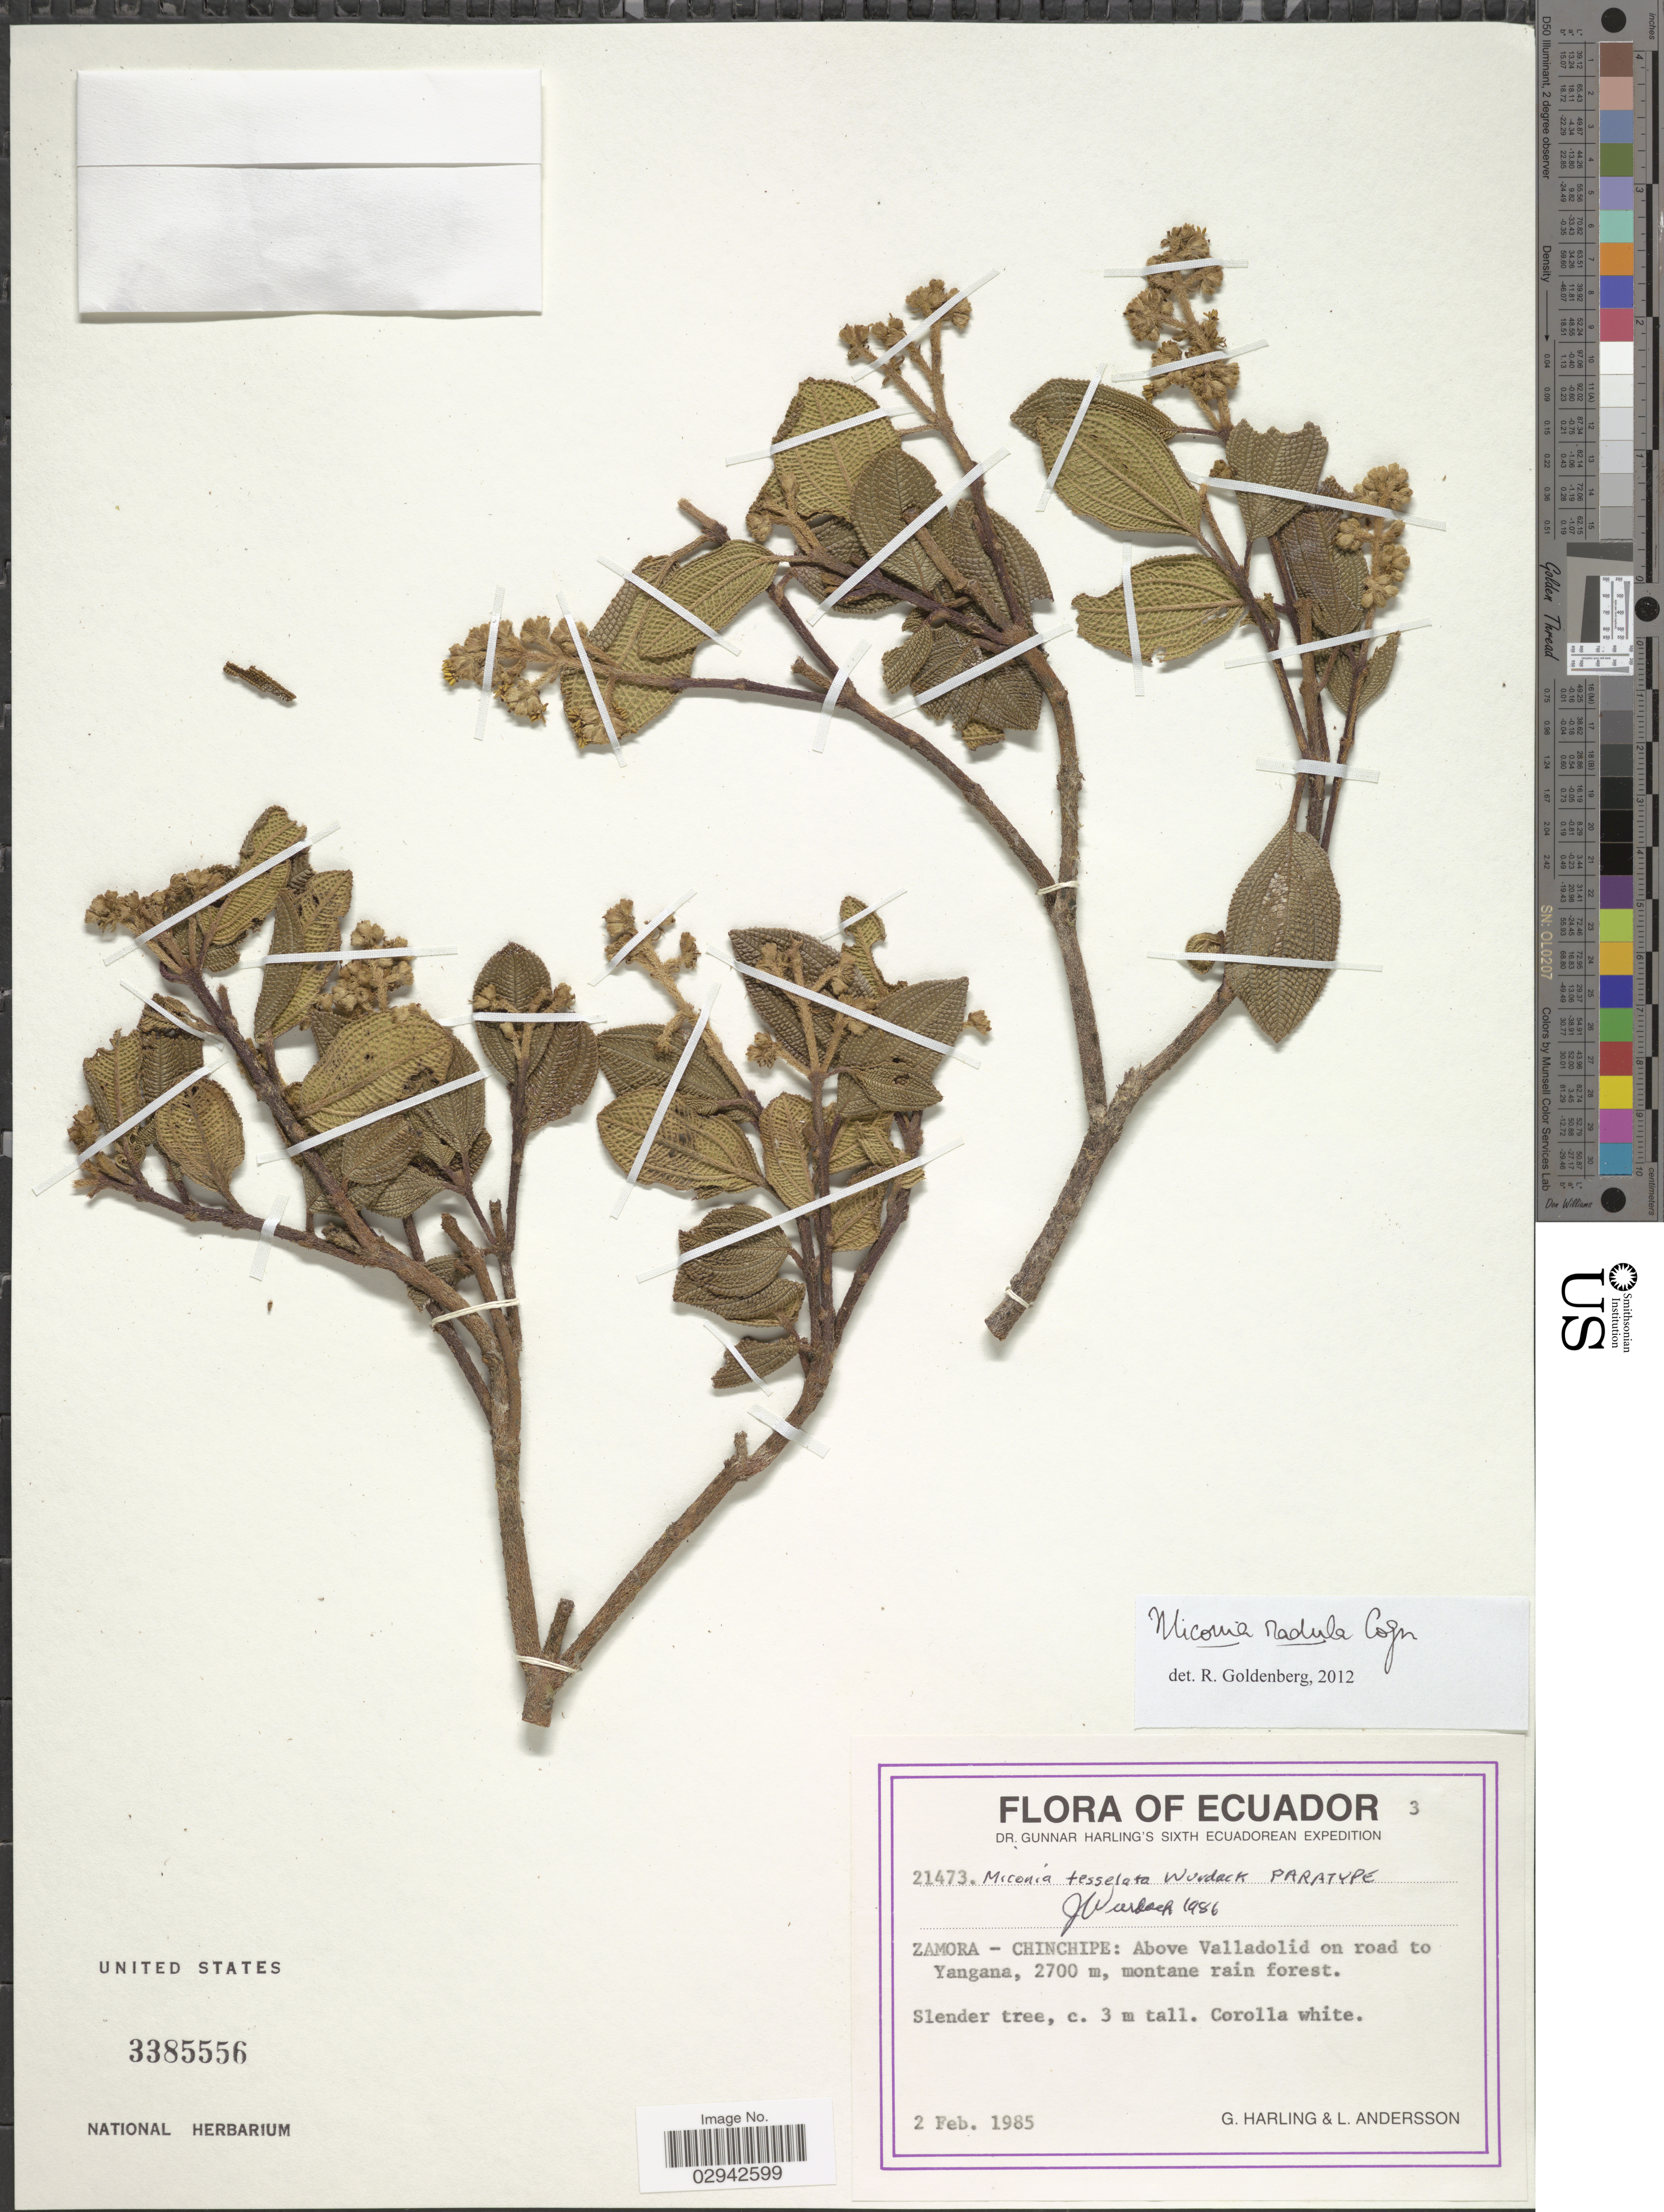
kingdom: Plantae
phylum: Tracheophyta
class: Magnoliopsida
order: Myrtales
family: Melastomataceae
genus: Miconia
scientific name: Miconia radulifolia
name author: (Benth.) Naudin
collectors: G. Harling & L. Andersson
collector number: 21473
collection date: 1985-02-02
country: Ecuador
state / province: Zamora-Chinchipe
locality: Above Valladolid on road to Yangana.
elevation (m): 2700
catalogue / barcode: US 3385556